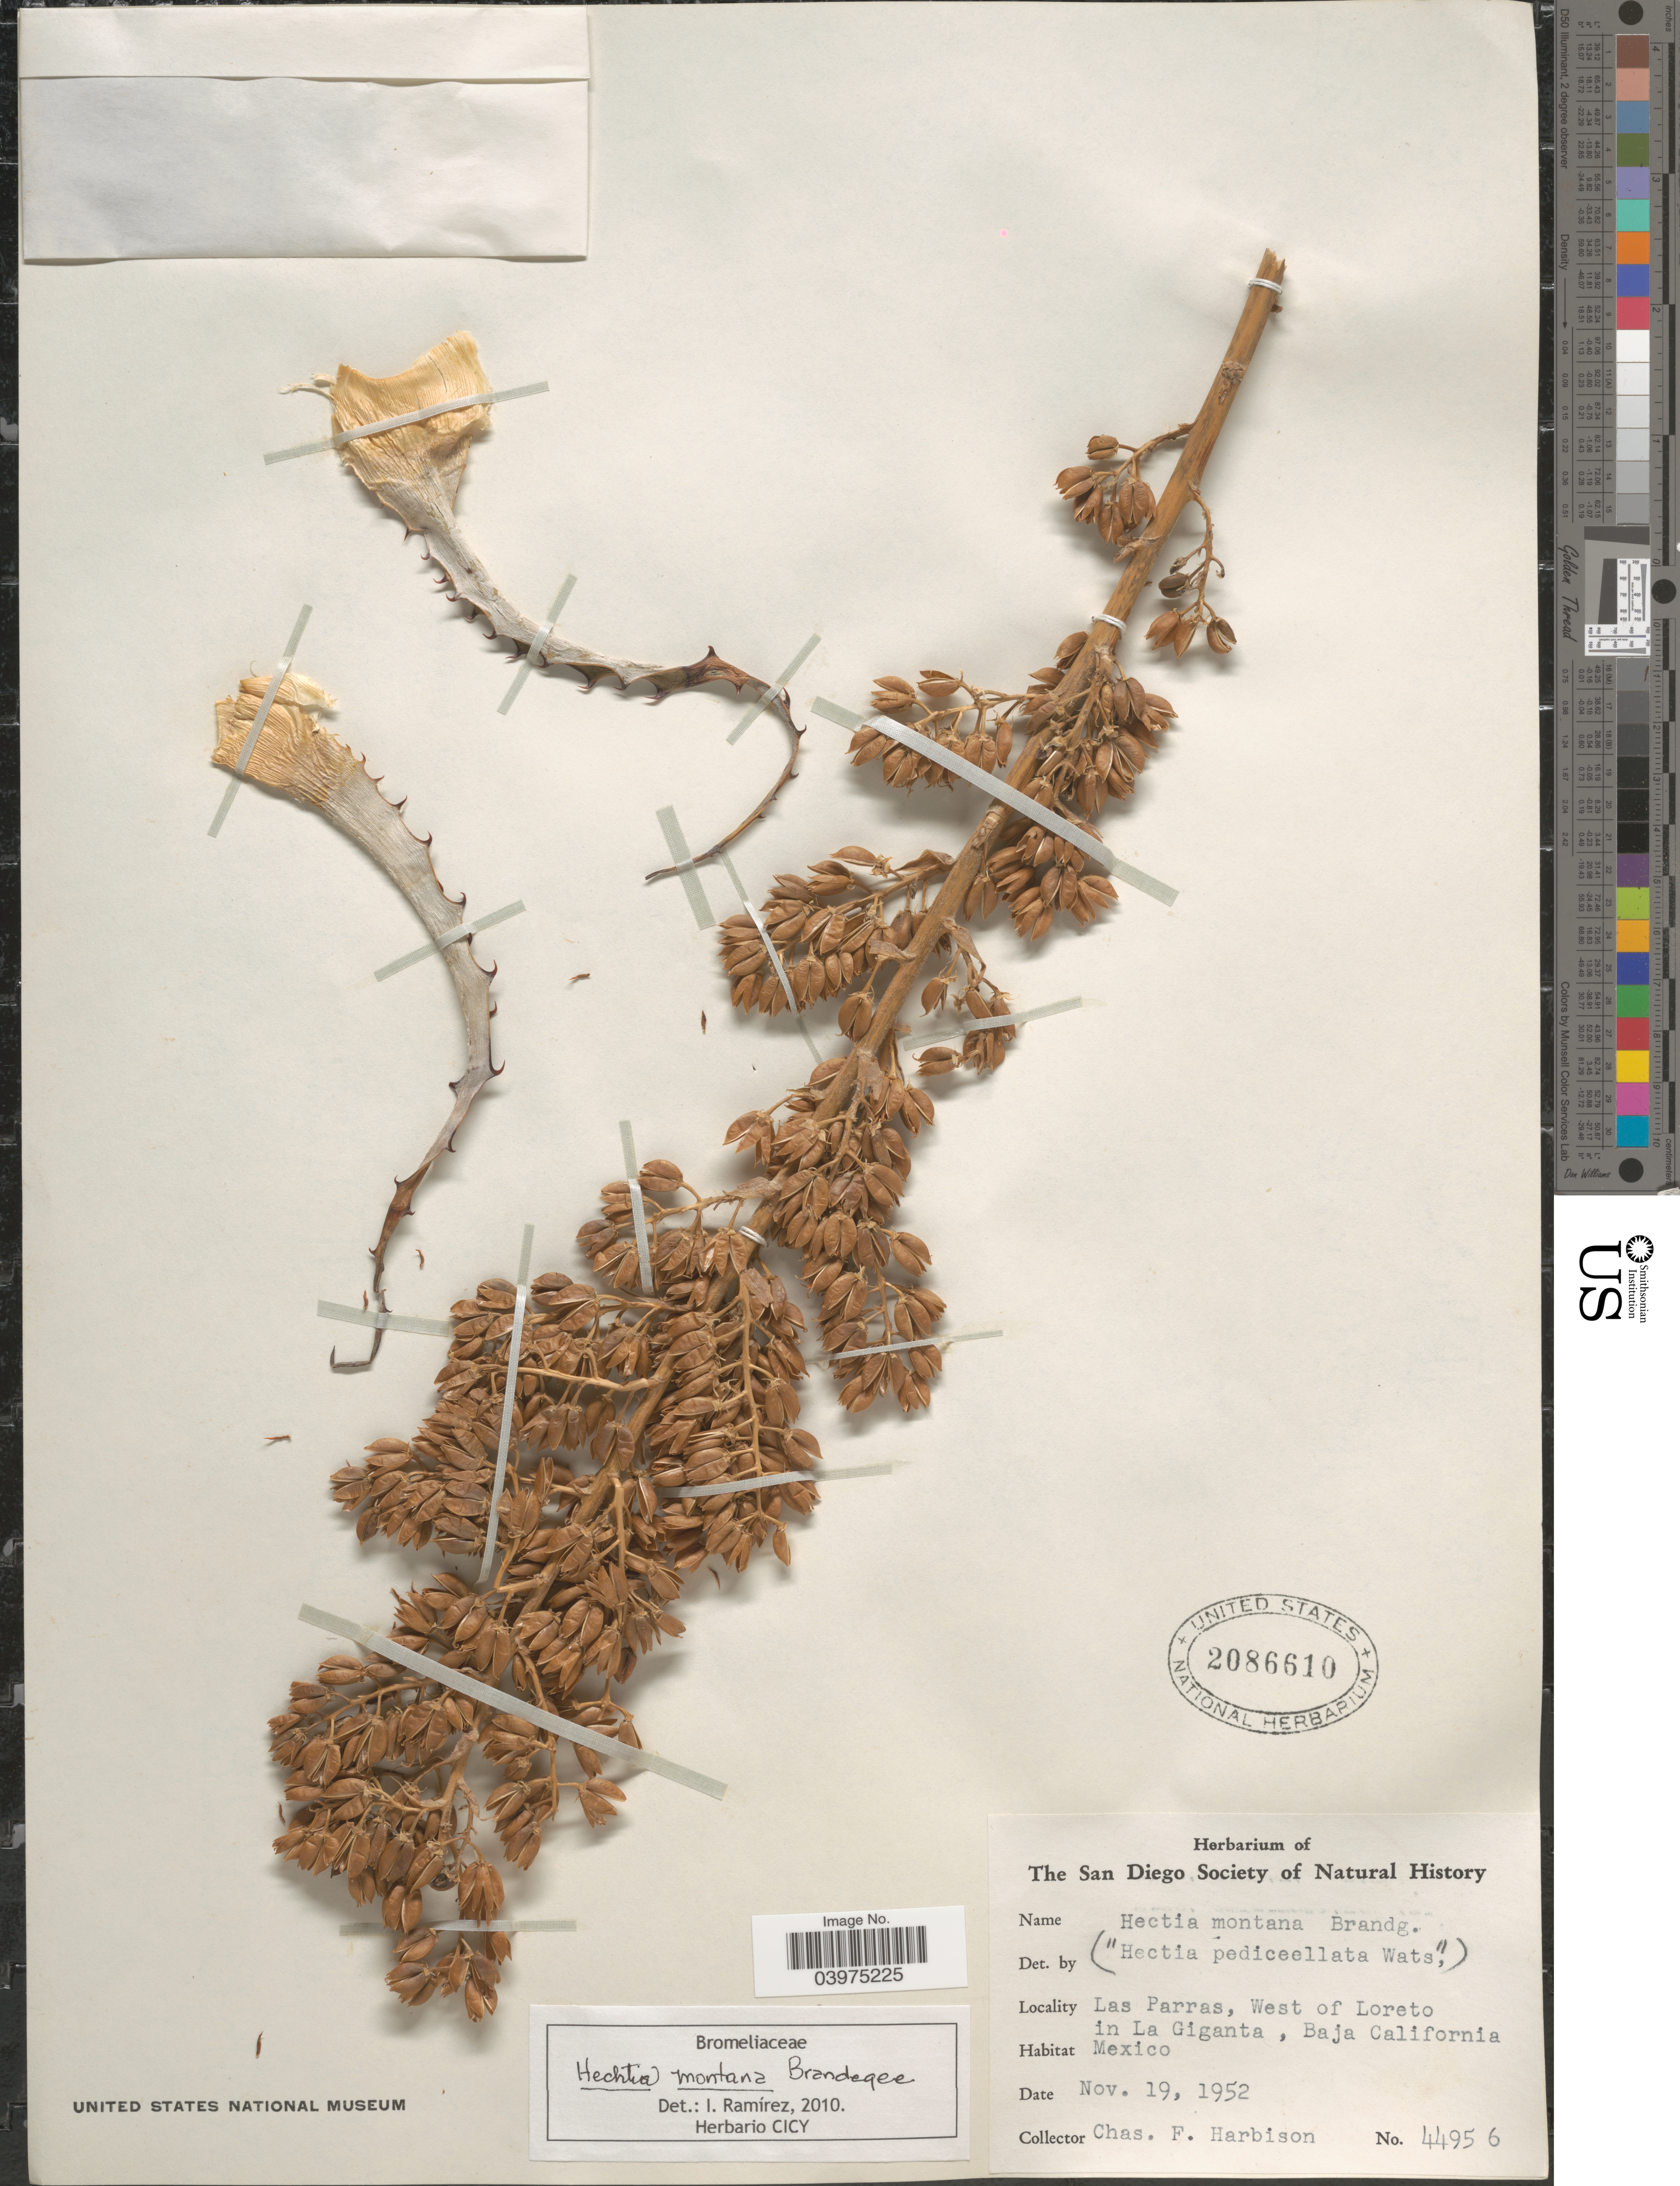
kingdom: Plantae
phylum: Tracheophyta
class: Liliopsida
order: Poales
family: Bromeliaceae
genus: Hechtia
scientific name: Hechtia montana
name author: Brandegee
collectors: C. F. Harbison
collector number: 44956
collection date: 1952-11-19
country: Mexico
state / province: Baja California Sur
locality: Las Parras, West of Loreto in la Giganta.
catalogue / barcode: US 2086610